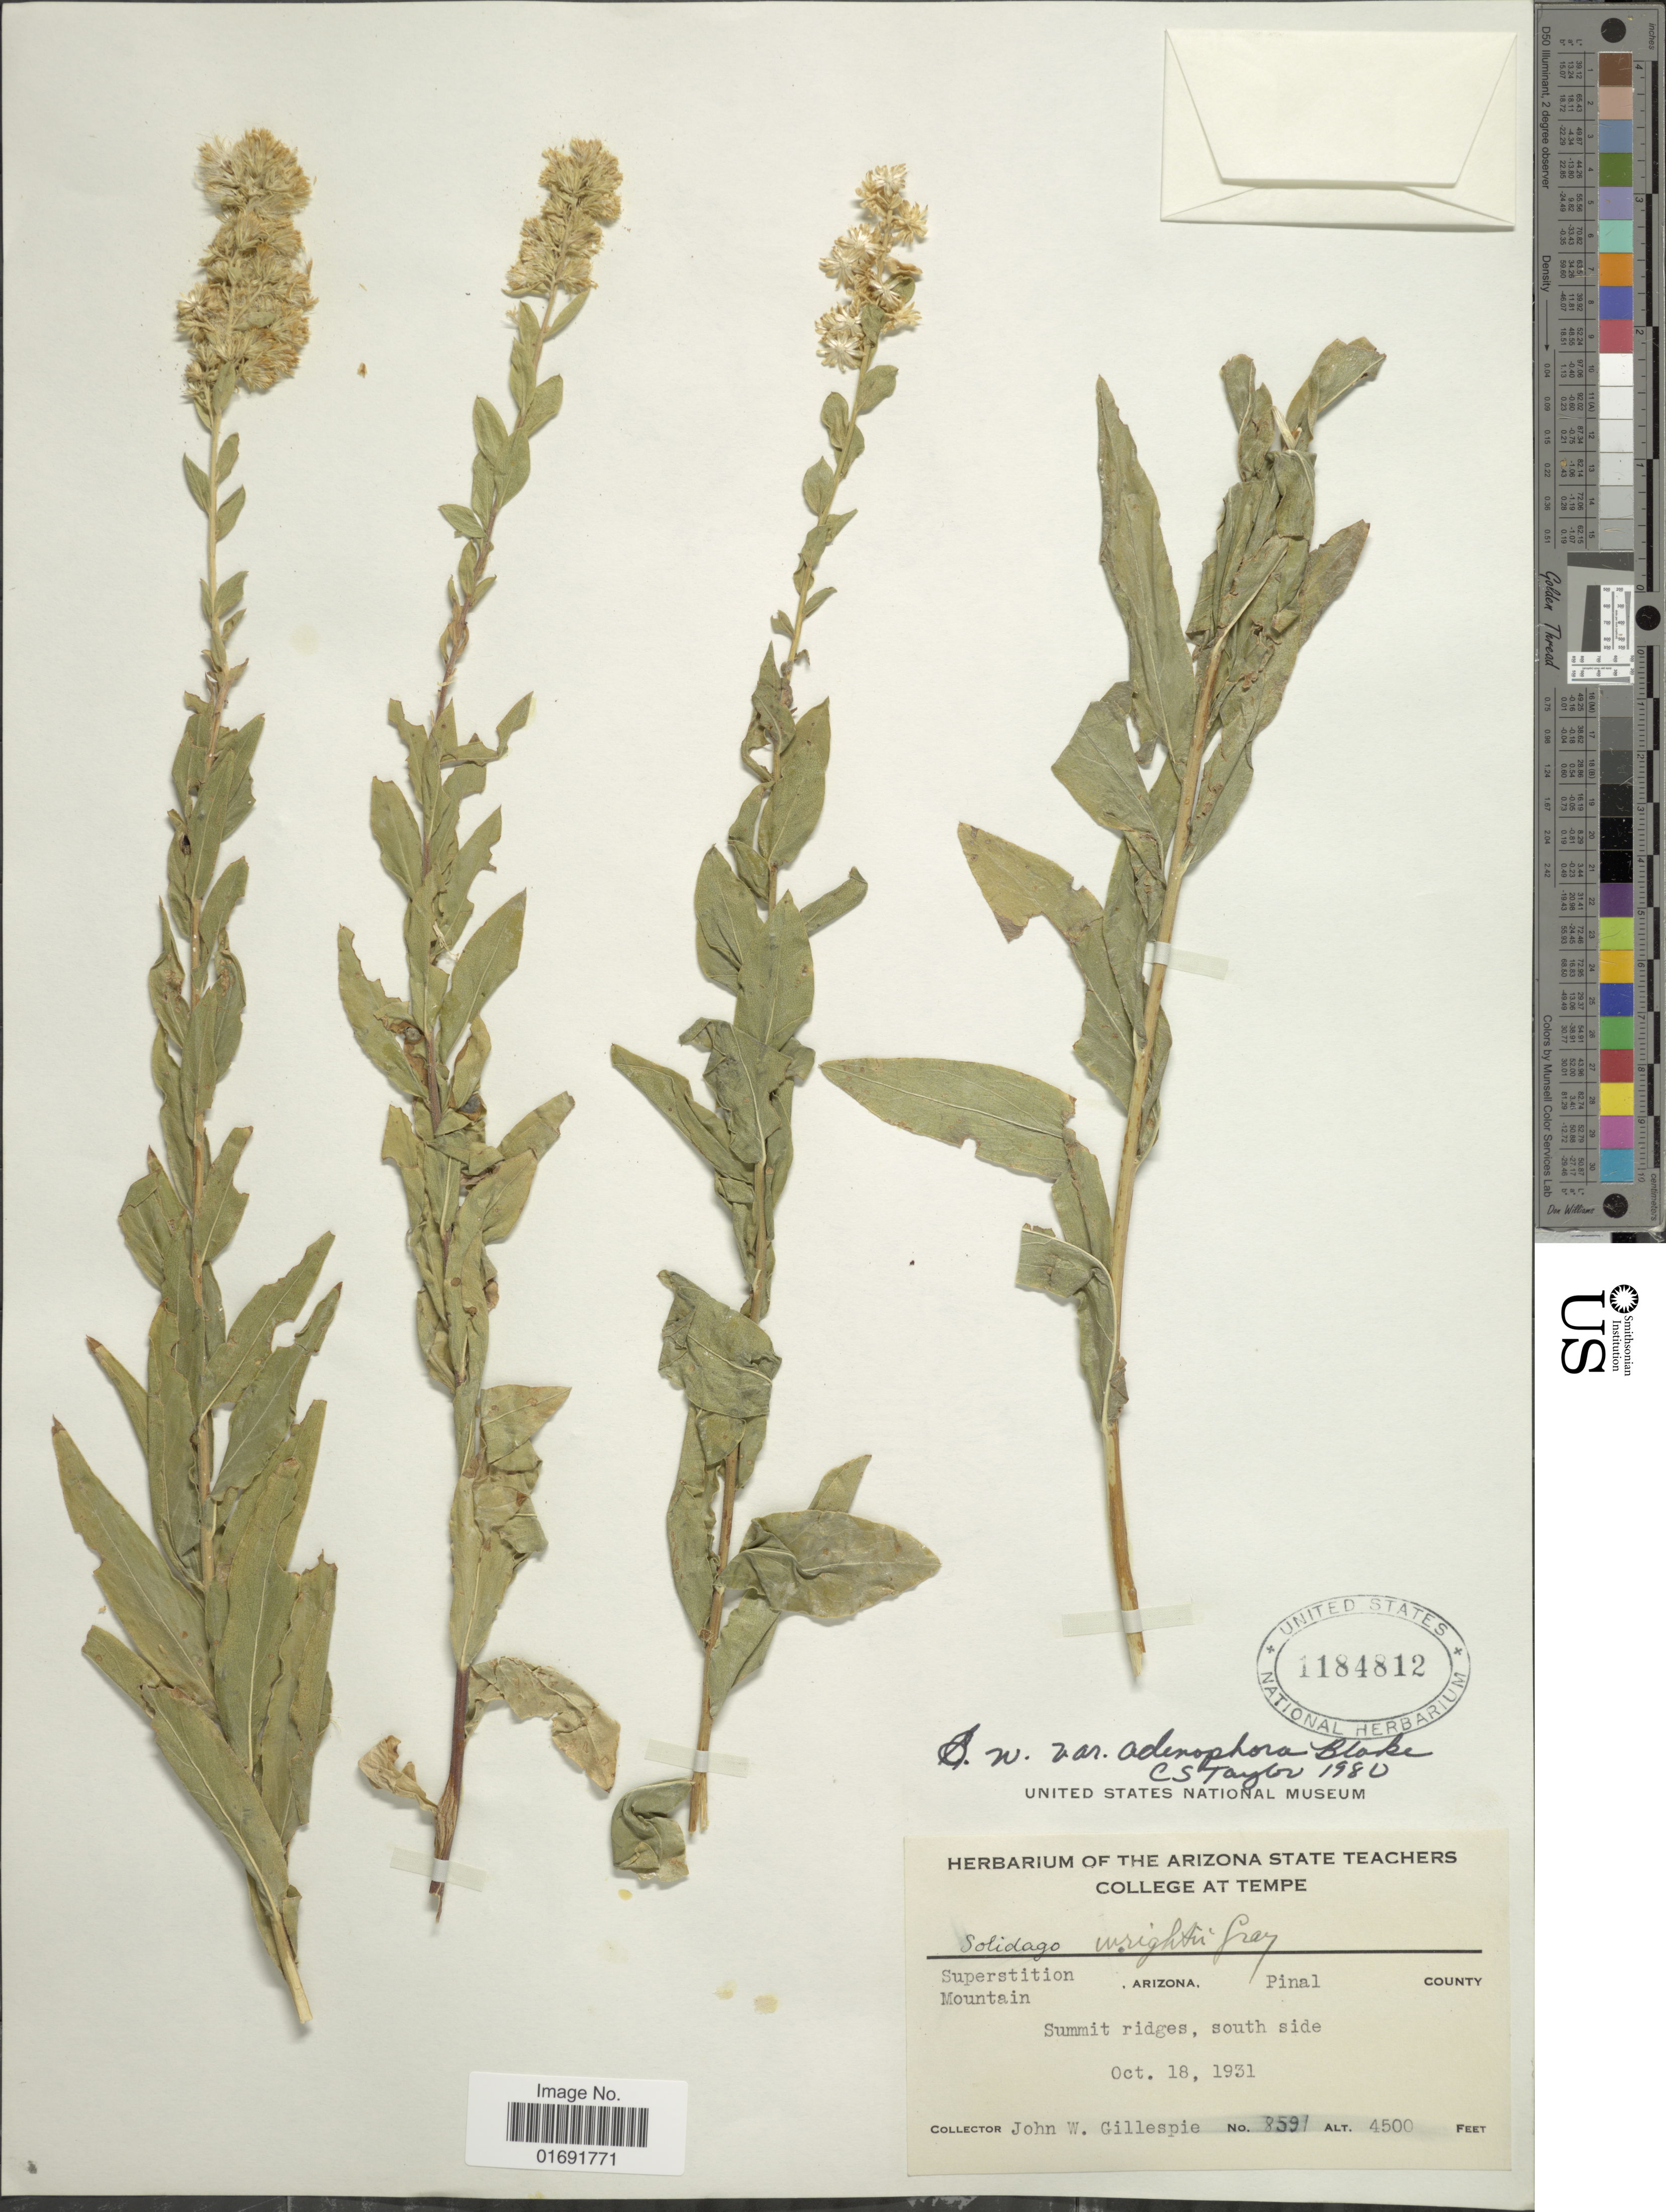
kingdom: Plantae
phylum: Tracheophyta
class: Magnoliopsida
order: Asterales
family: Asteraceae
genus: Solidago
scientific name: Solidago wrightii var. adenophora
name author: S.F. Blake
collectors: J. W. Gillespie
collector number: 8591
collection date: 1931-10-18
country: United States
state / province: Arizona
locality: Superstition Mountain, Pinal County, Summit ridges, south side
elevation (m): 1372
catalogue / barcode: US 1184812